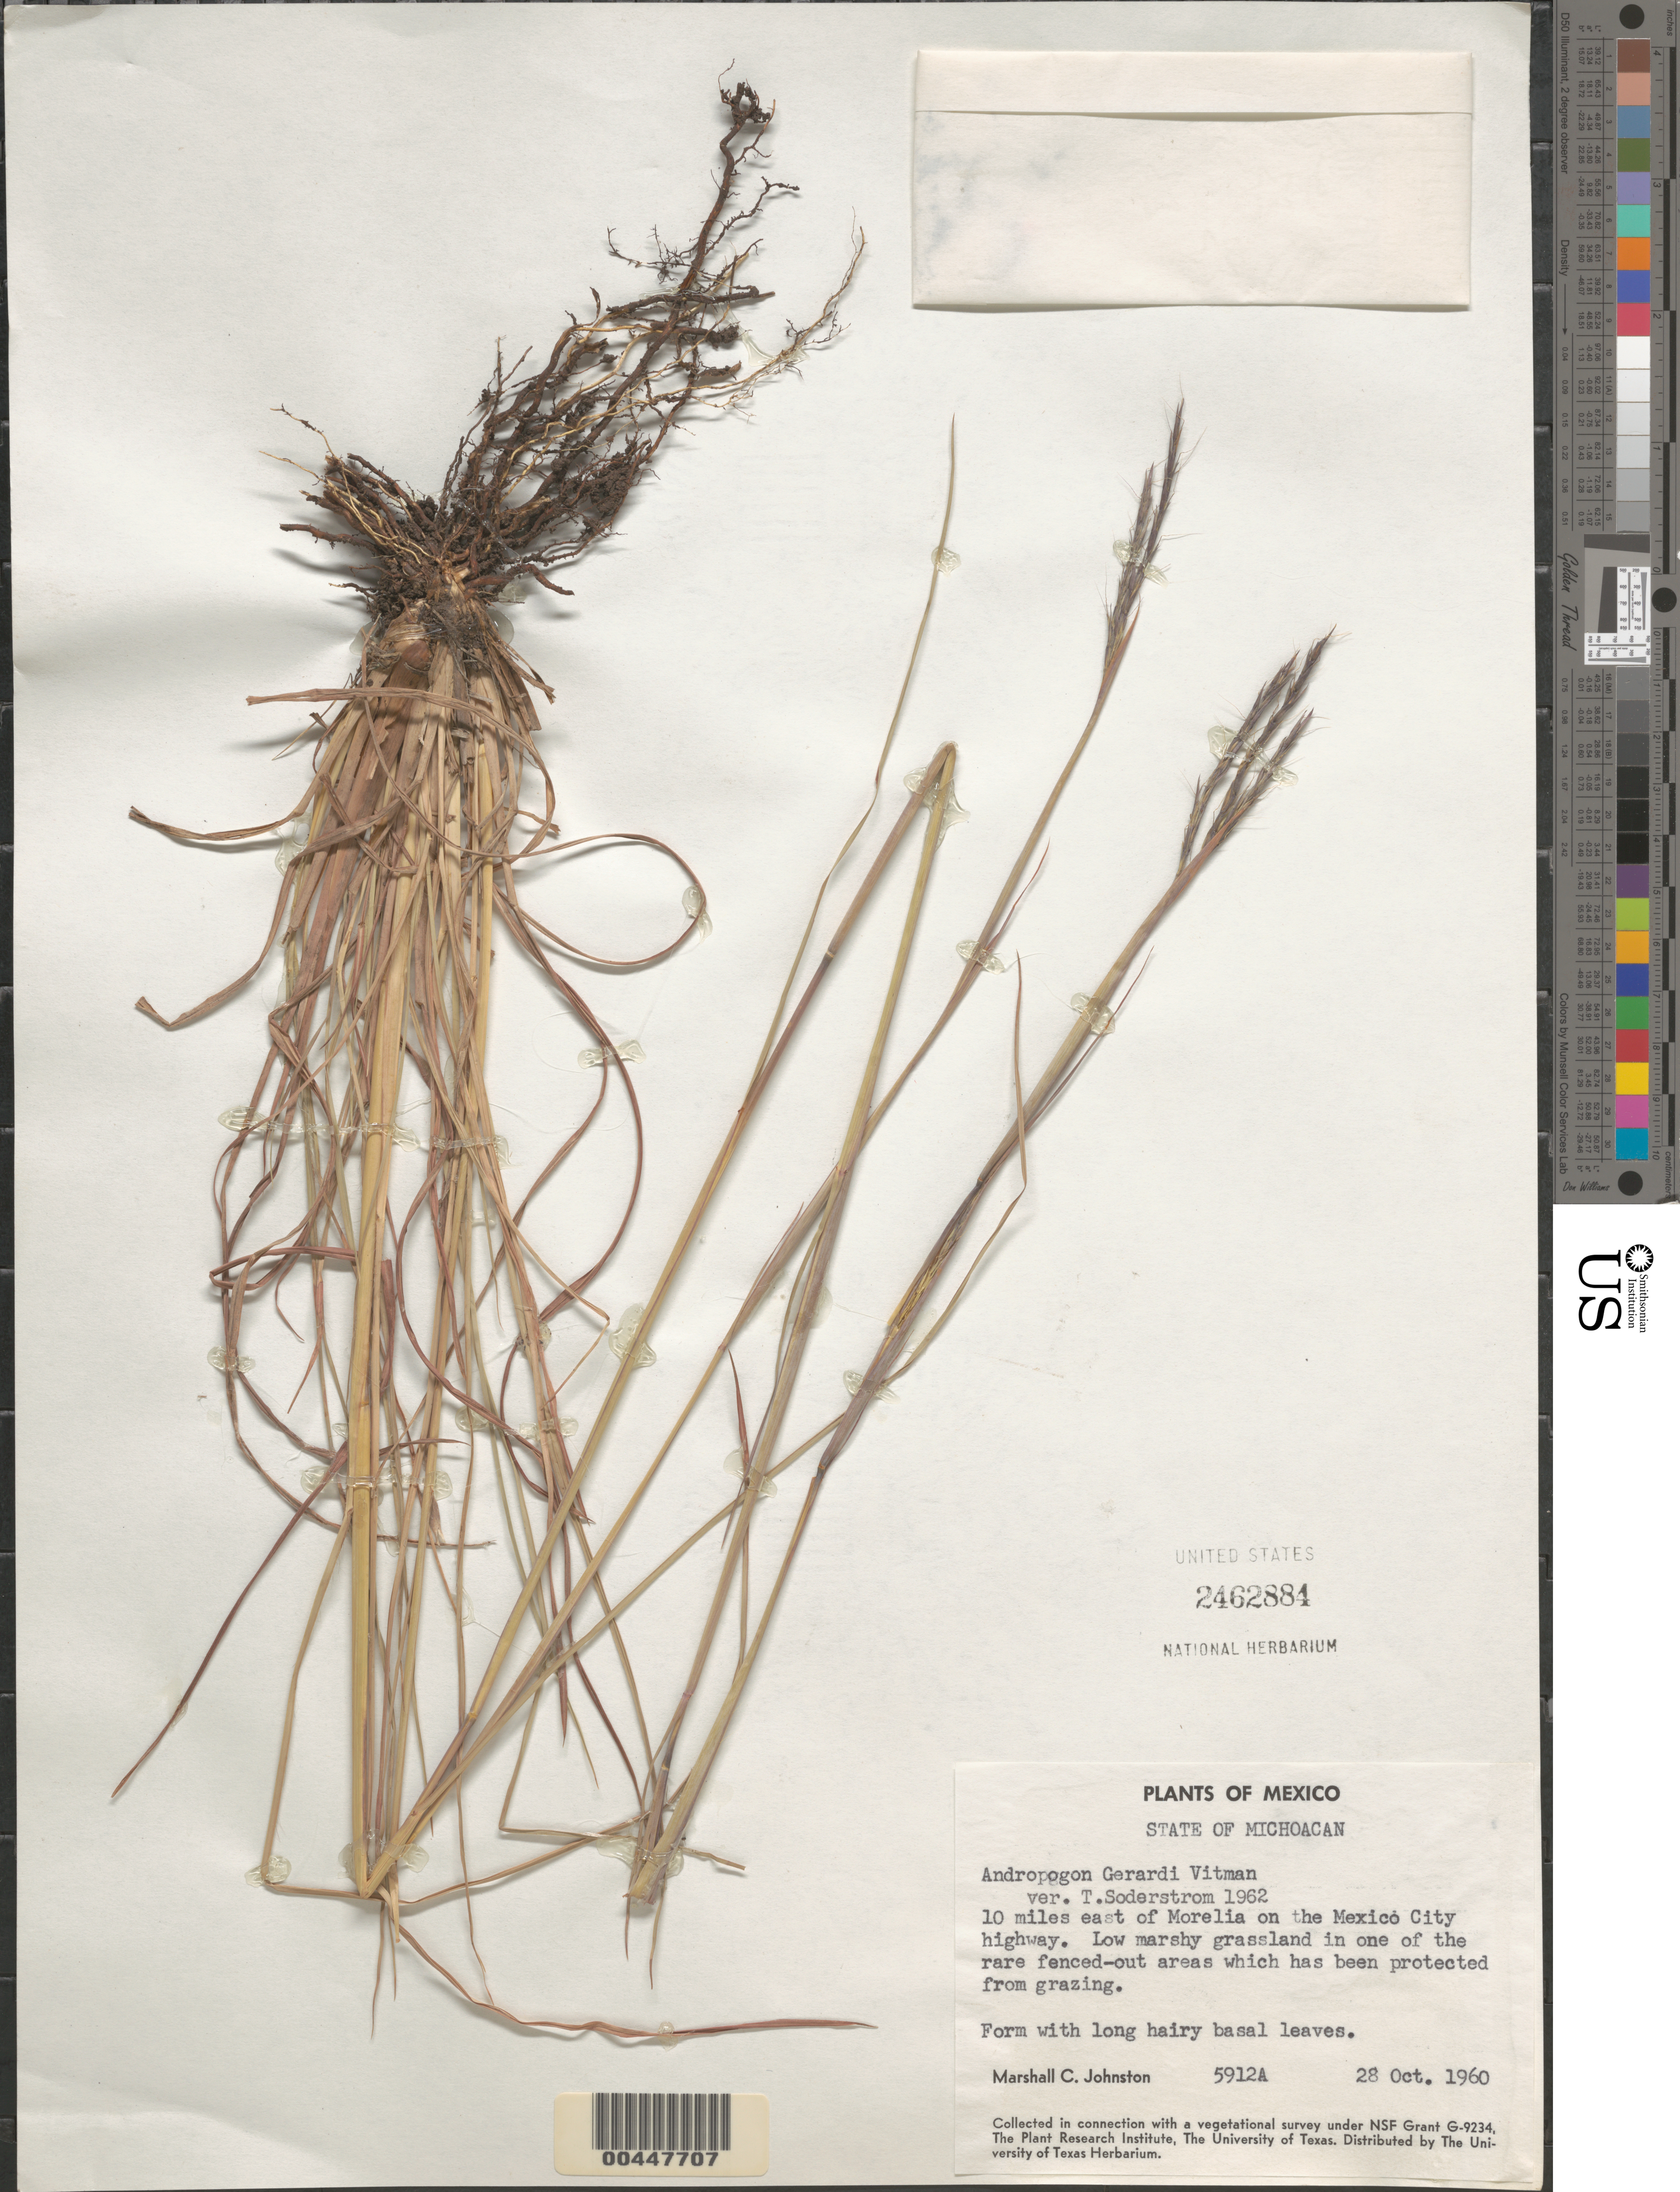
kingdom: Plantae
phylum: Tracheophyta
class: Liliopsida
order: Poales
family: Poaceae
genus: Andropogon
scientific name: Andropogon gerardii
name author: Vitman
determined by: Soderstrom, T. R.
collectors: M. Johnston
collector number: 5912A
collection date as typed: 28 Oct 1960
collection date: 1960-10-28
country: Mexico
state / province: Michoacán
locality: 10 mi E of Morelia on the Mexico City hwy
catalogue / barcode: US 2462884